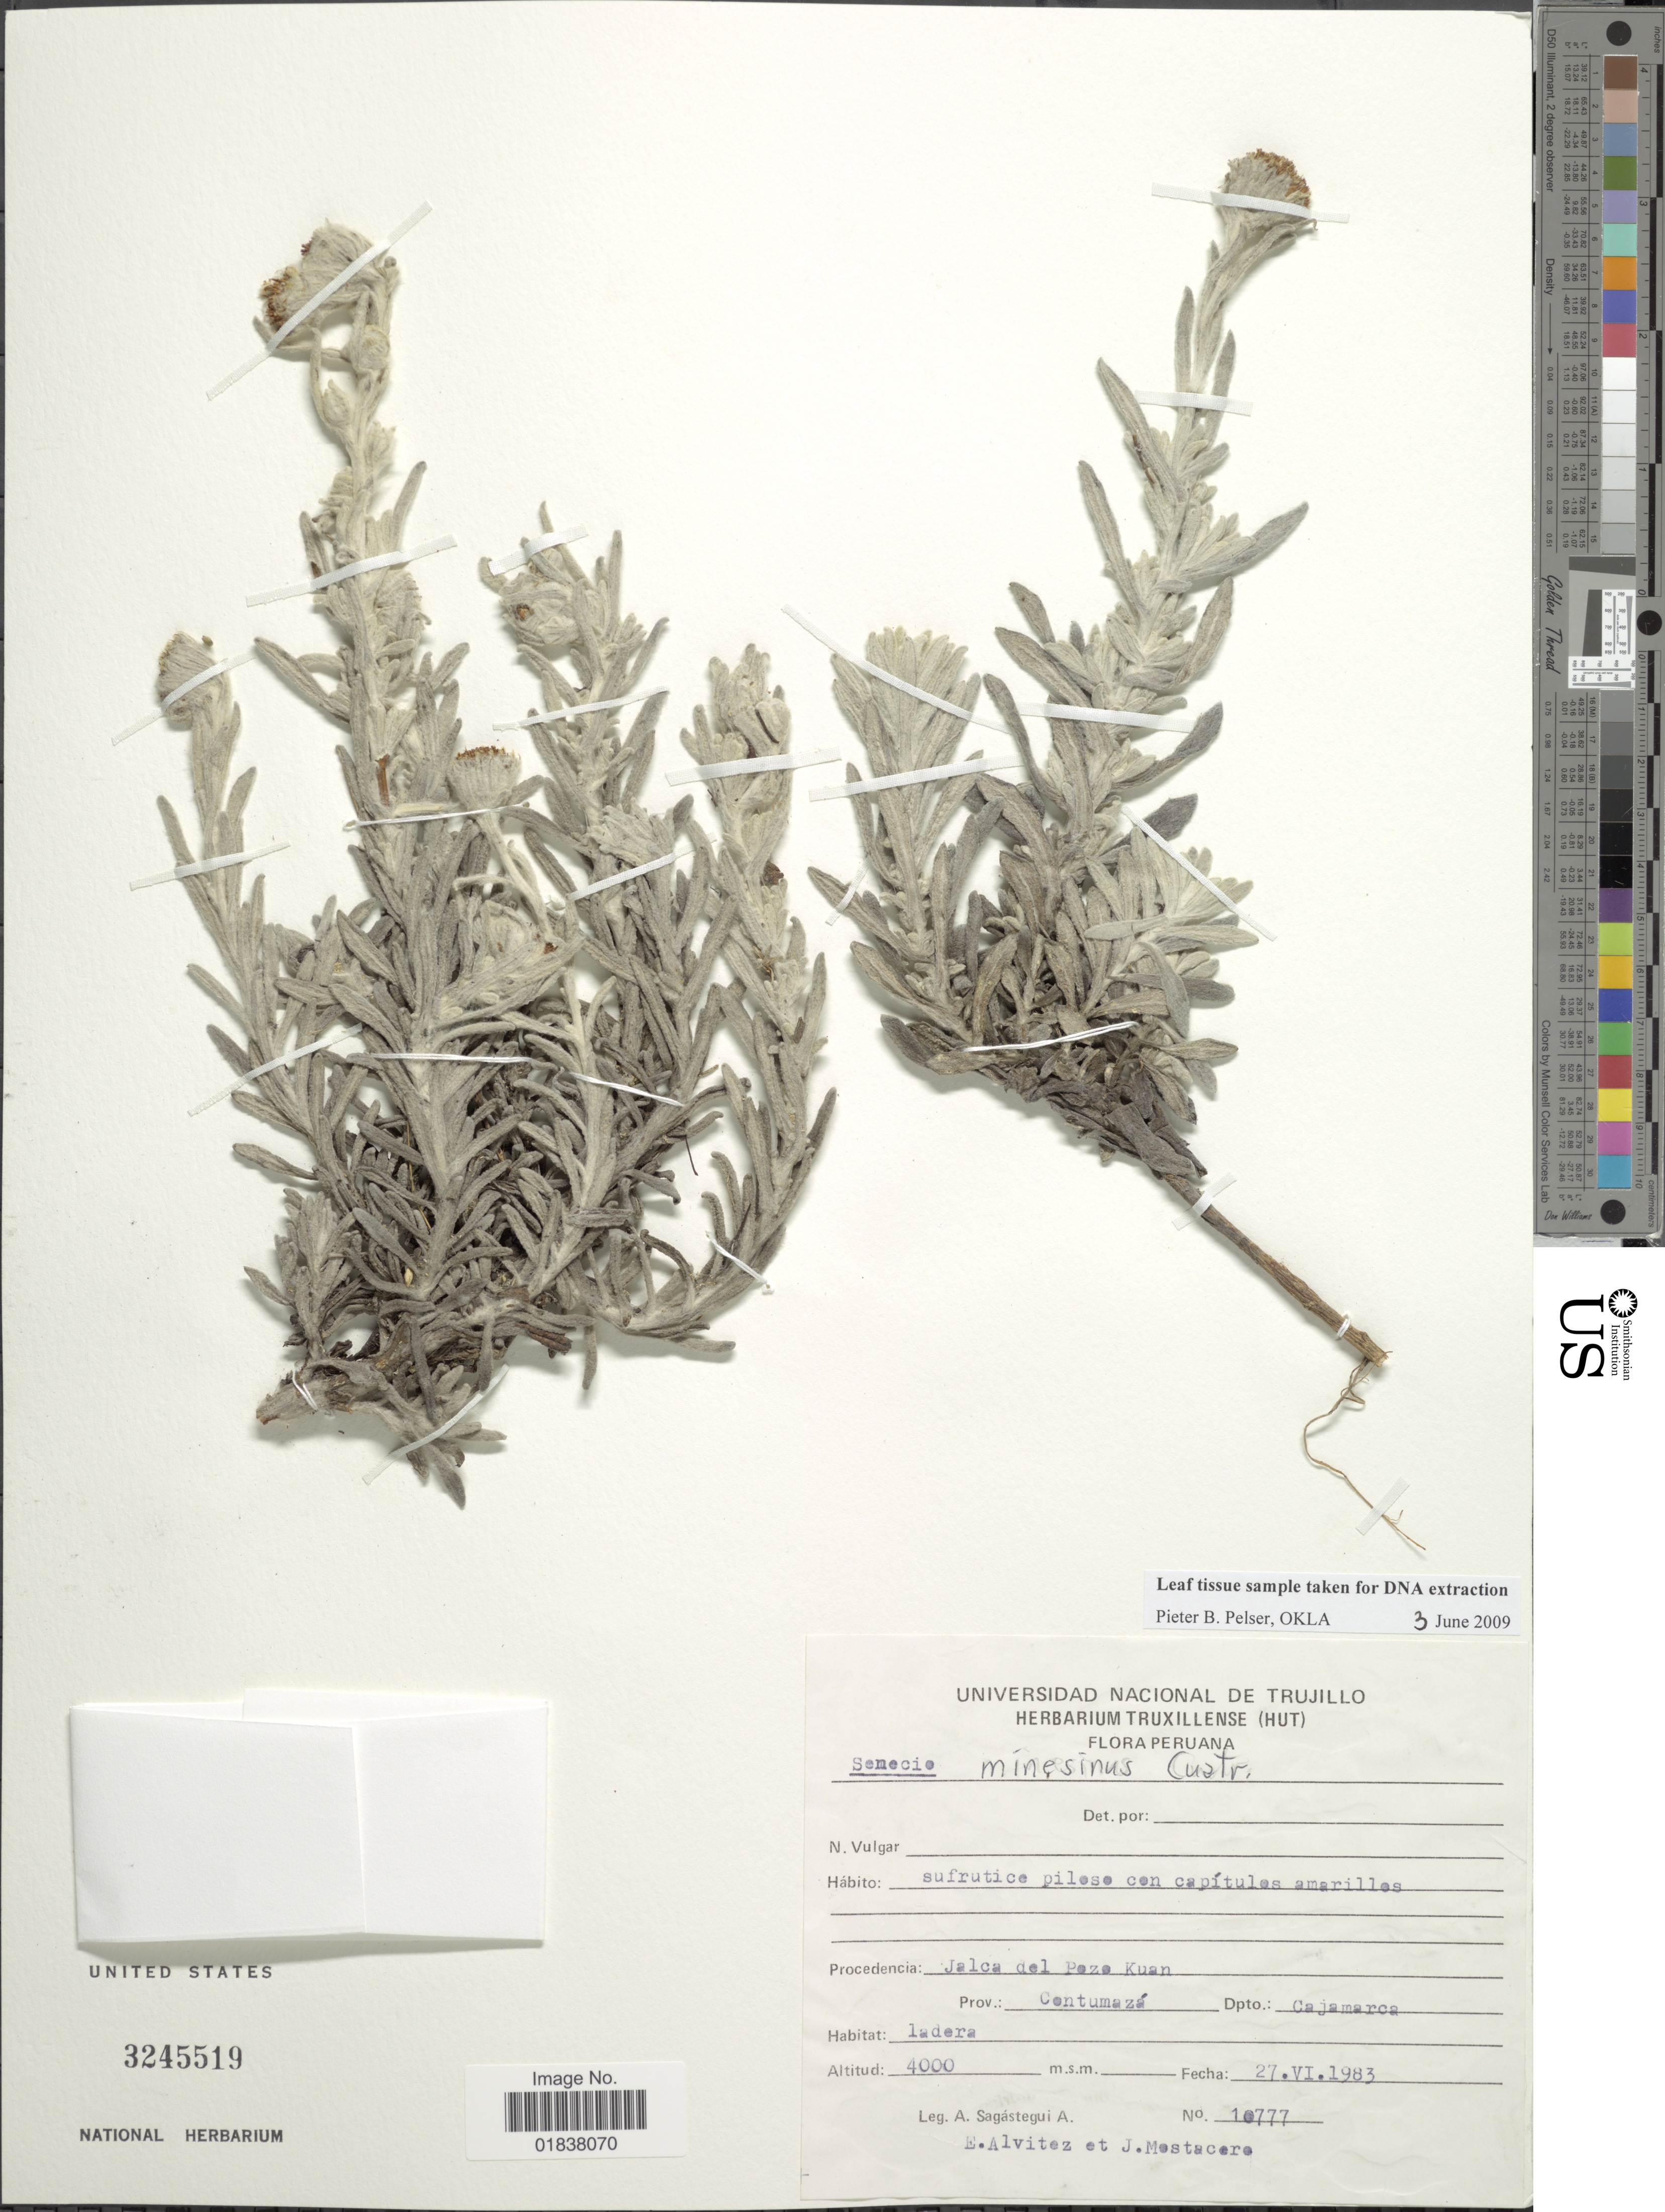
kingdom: Plantae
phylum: Tracheophyta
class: Magnoliopsida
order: Asterales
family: Asteraceae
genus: Senecio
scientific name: Senecio minesinus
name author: Cuatrec.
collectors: A. Sagástegui A., E. Alvitez I. & J. Mostacero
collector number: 10777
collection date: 1983-06-27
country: Peru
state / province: Cajamarca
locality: Jalca del Pozo Kuan, Prov. Contumaza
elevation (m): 4000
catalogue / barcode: US 3245519